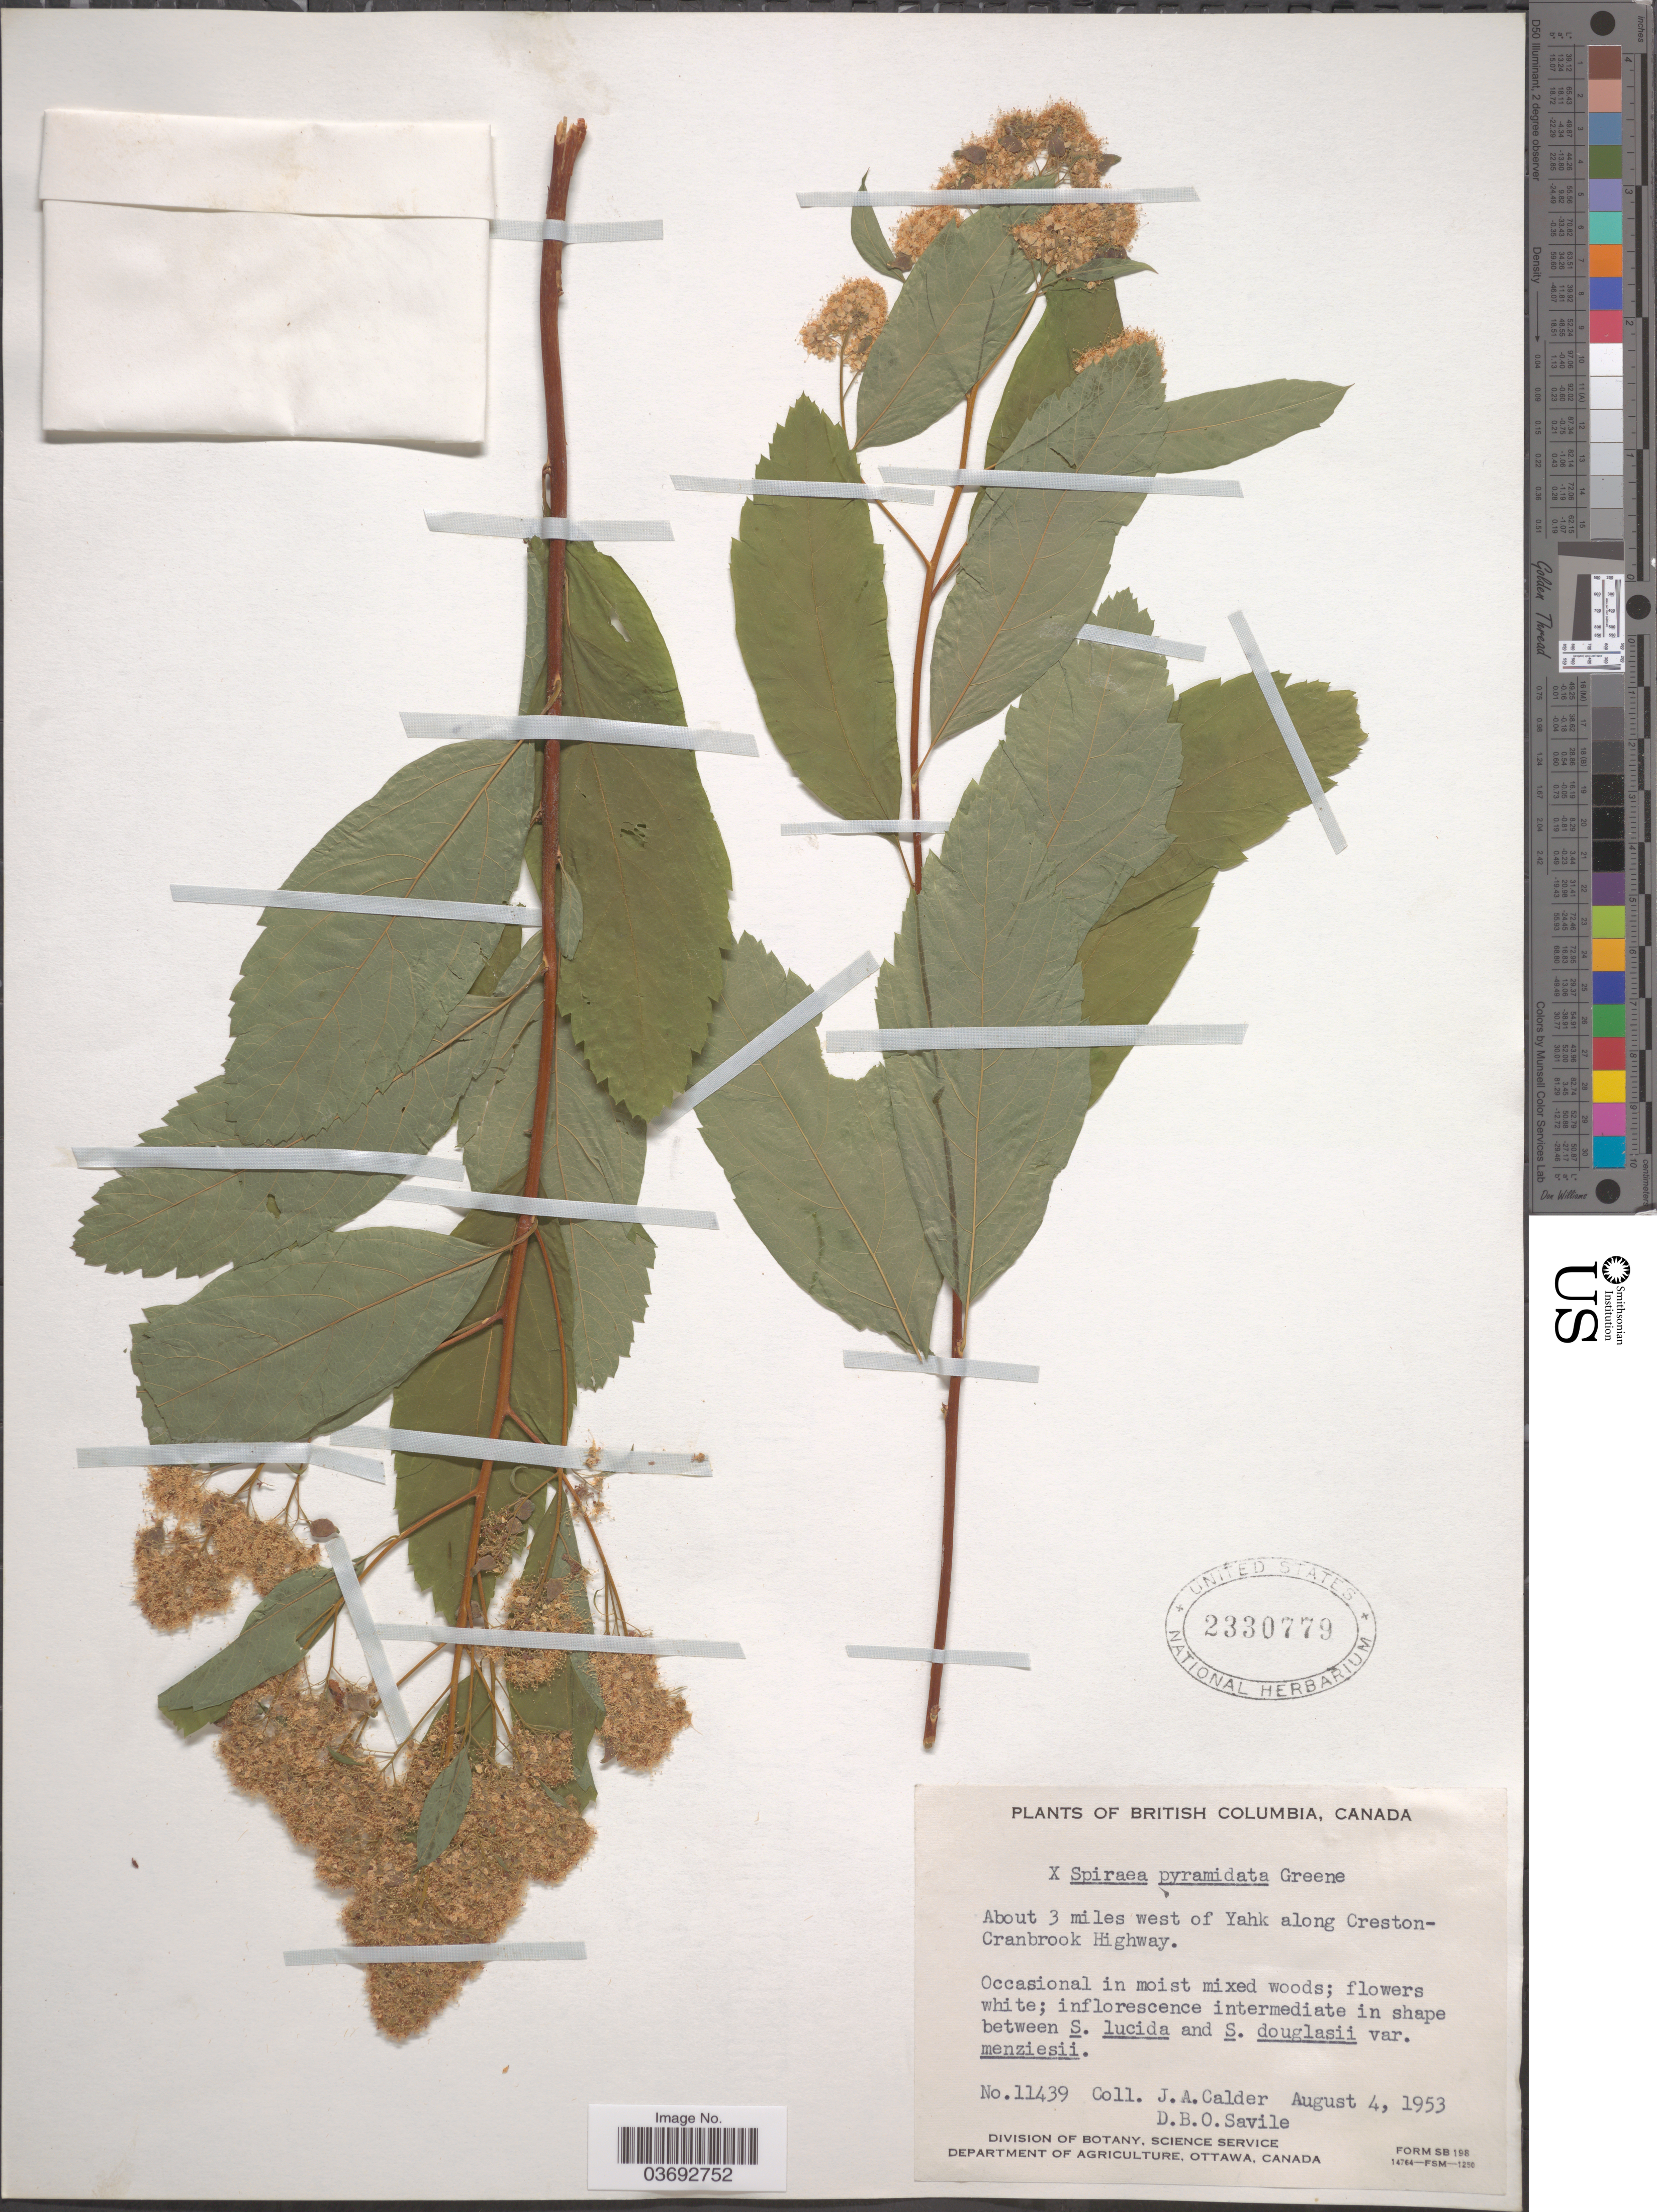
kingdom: Plantae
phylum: Tracheophyta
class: Magnoliopsida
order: Rosales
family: Rosaceae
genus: Spiraea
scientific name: Spiraea pyramidata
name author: Greene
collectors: J. A. Calder & D. Savile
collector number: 11439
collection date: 1953-08-04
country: Canada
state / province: British Columbia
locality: About 3 miles west of Yahk along Creston-Cranbrook Highway.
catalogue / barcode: US 2330779